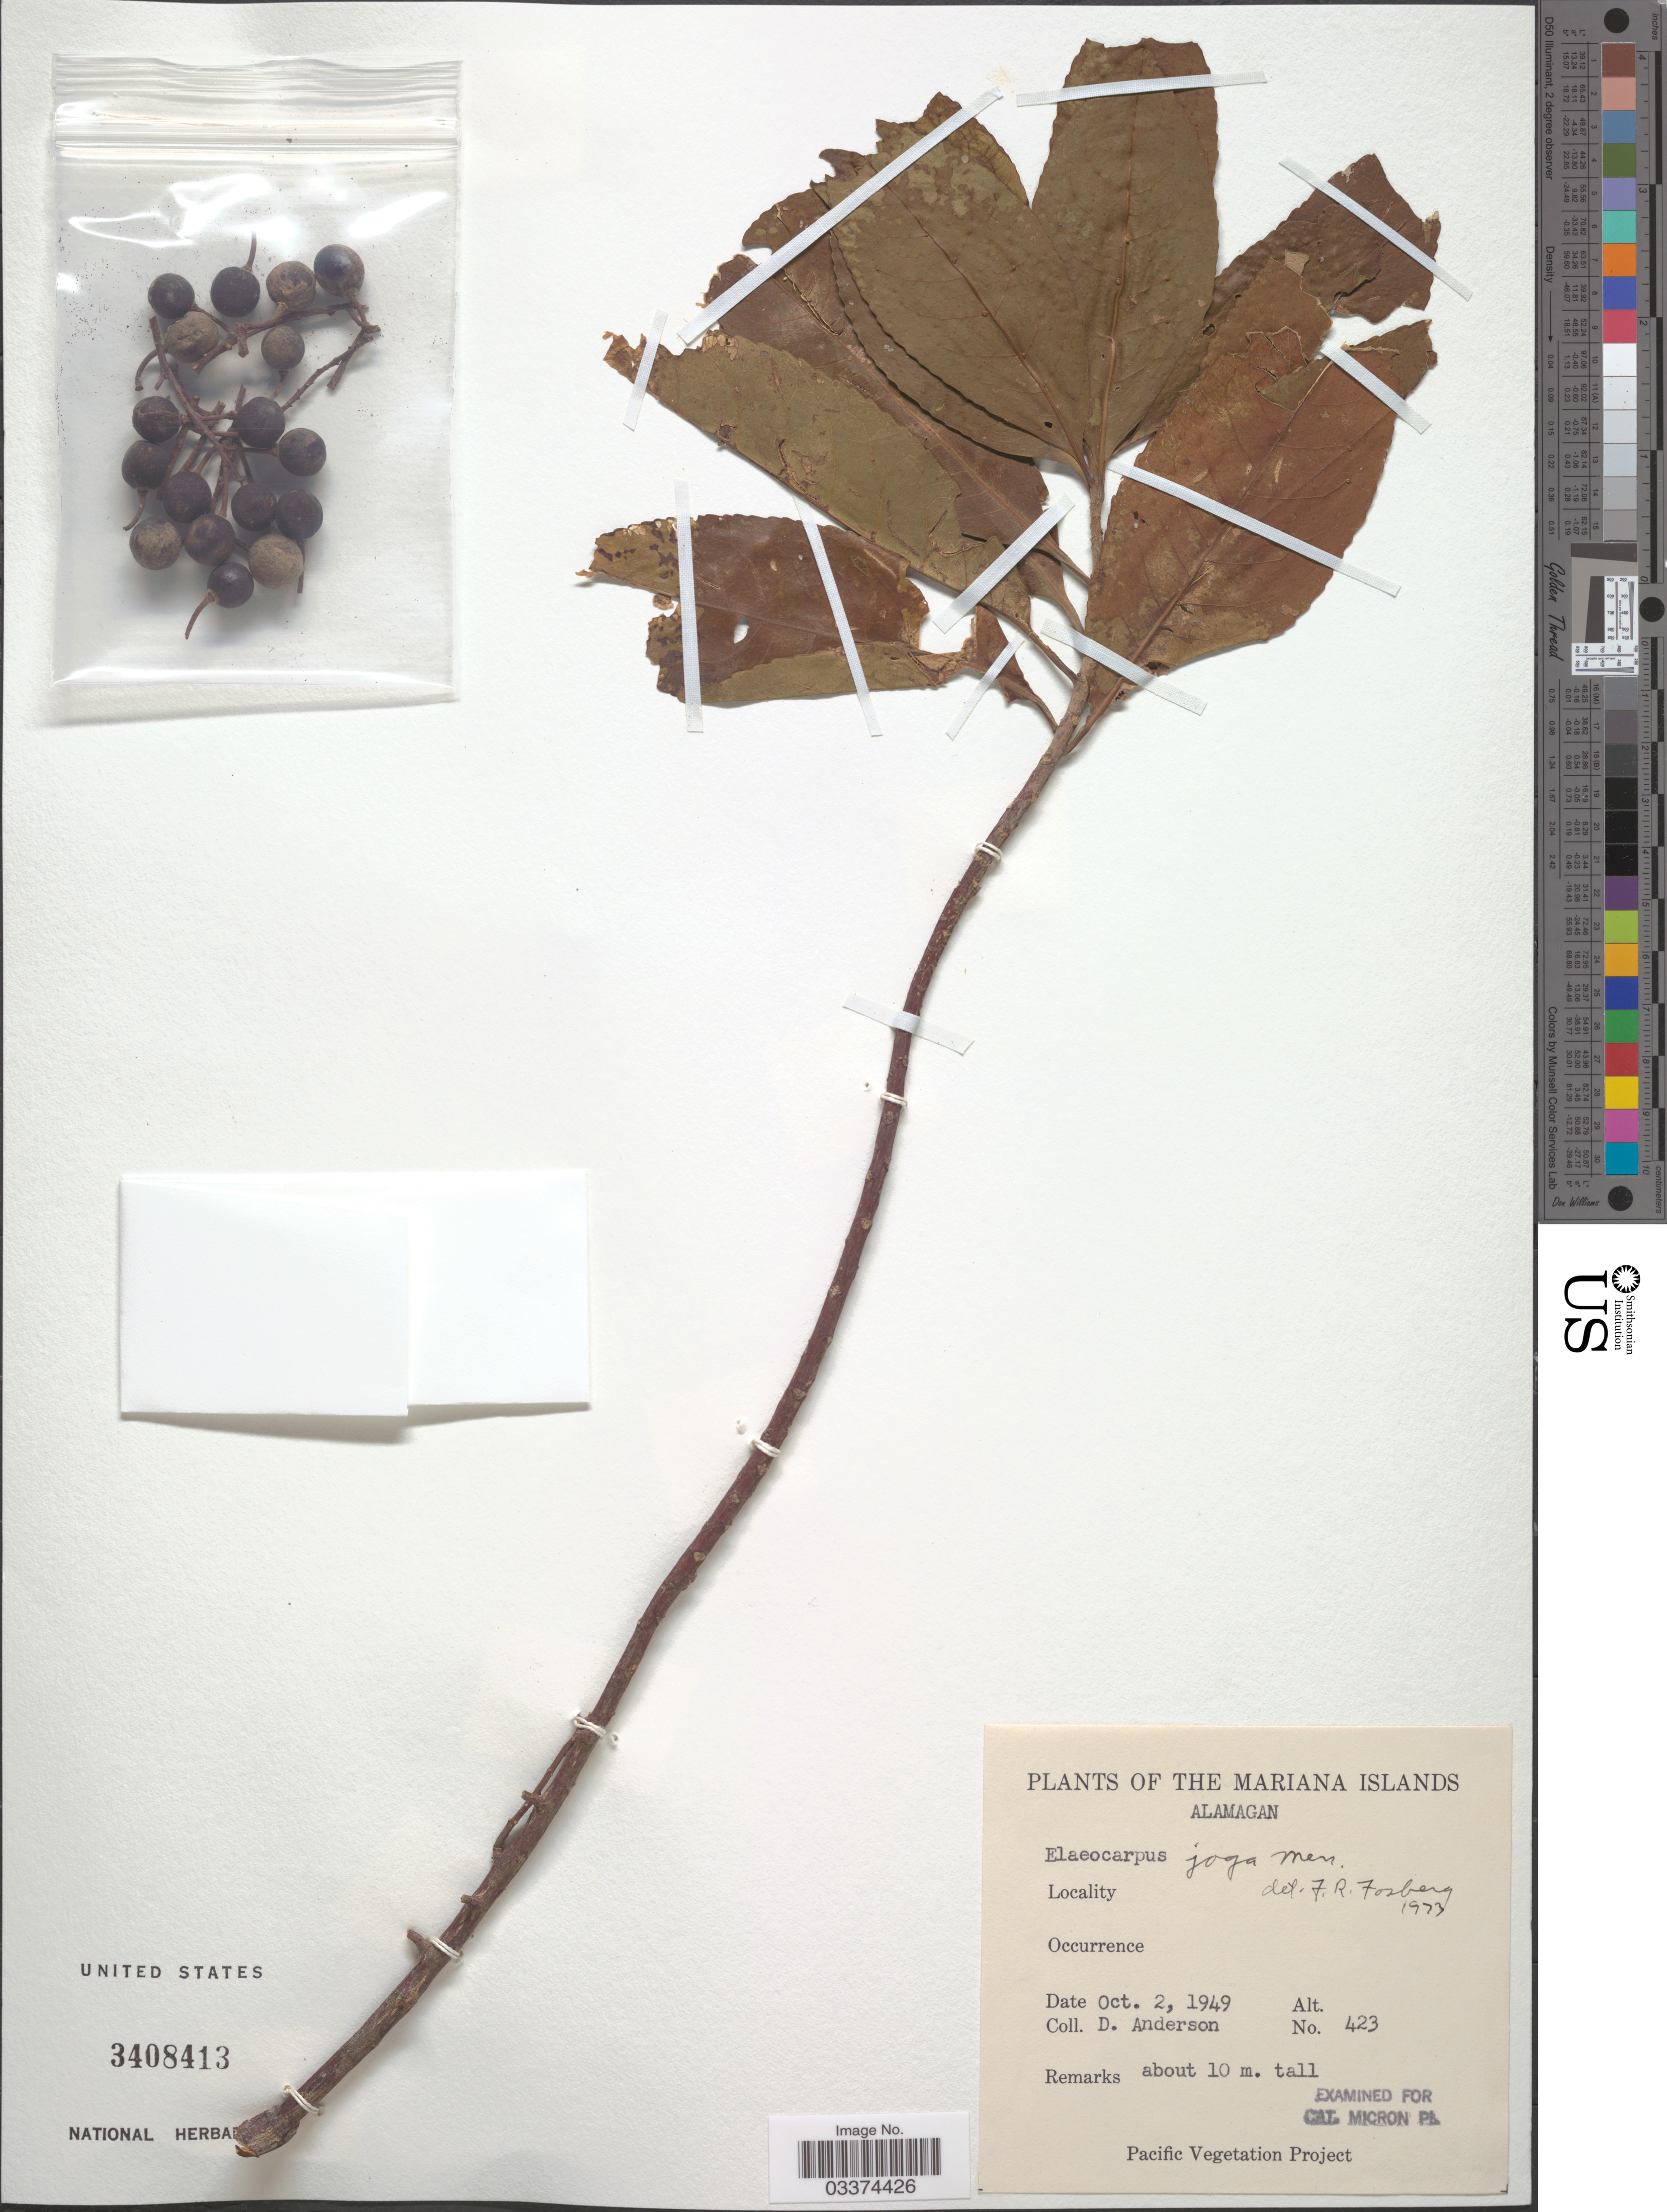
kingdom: Plantae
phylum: Tracheophyta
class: Magnoliopsida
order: Oxalidales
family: Elaeocarpaceae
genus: Elaeocarpus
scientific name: Elaeocarpus joga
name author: Merr.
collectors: D. Anderson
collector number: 423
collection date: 1949-10-02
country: Northern Mariana Islands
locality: The Mariana Islands, Alamagan.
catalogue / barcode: US 3408413